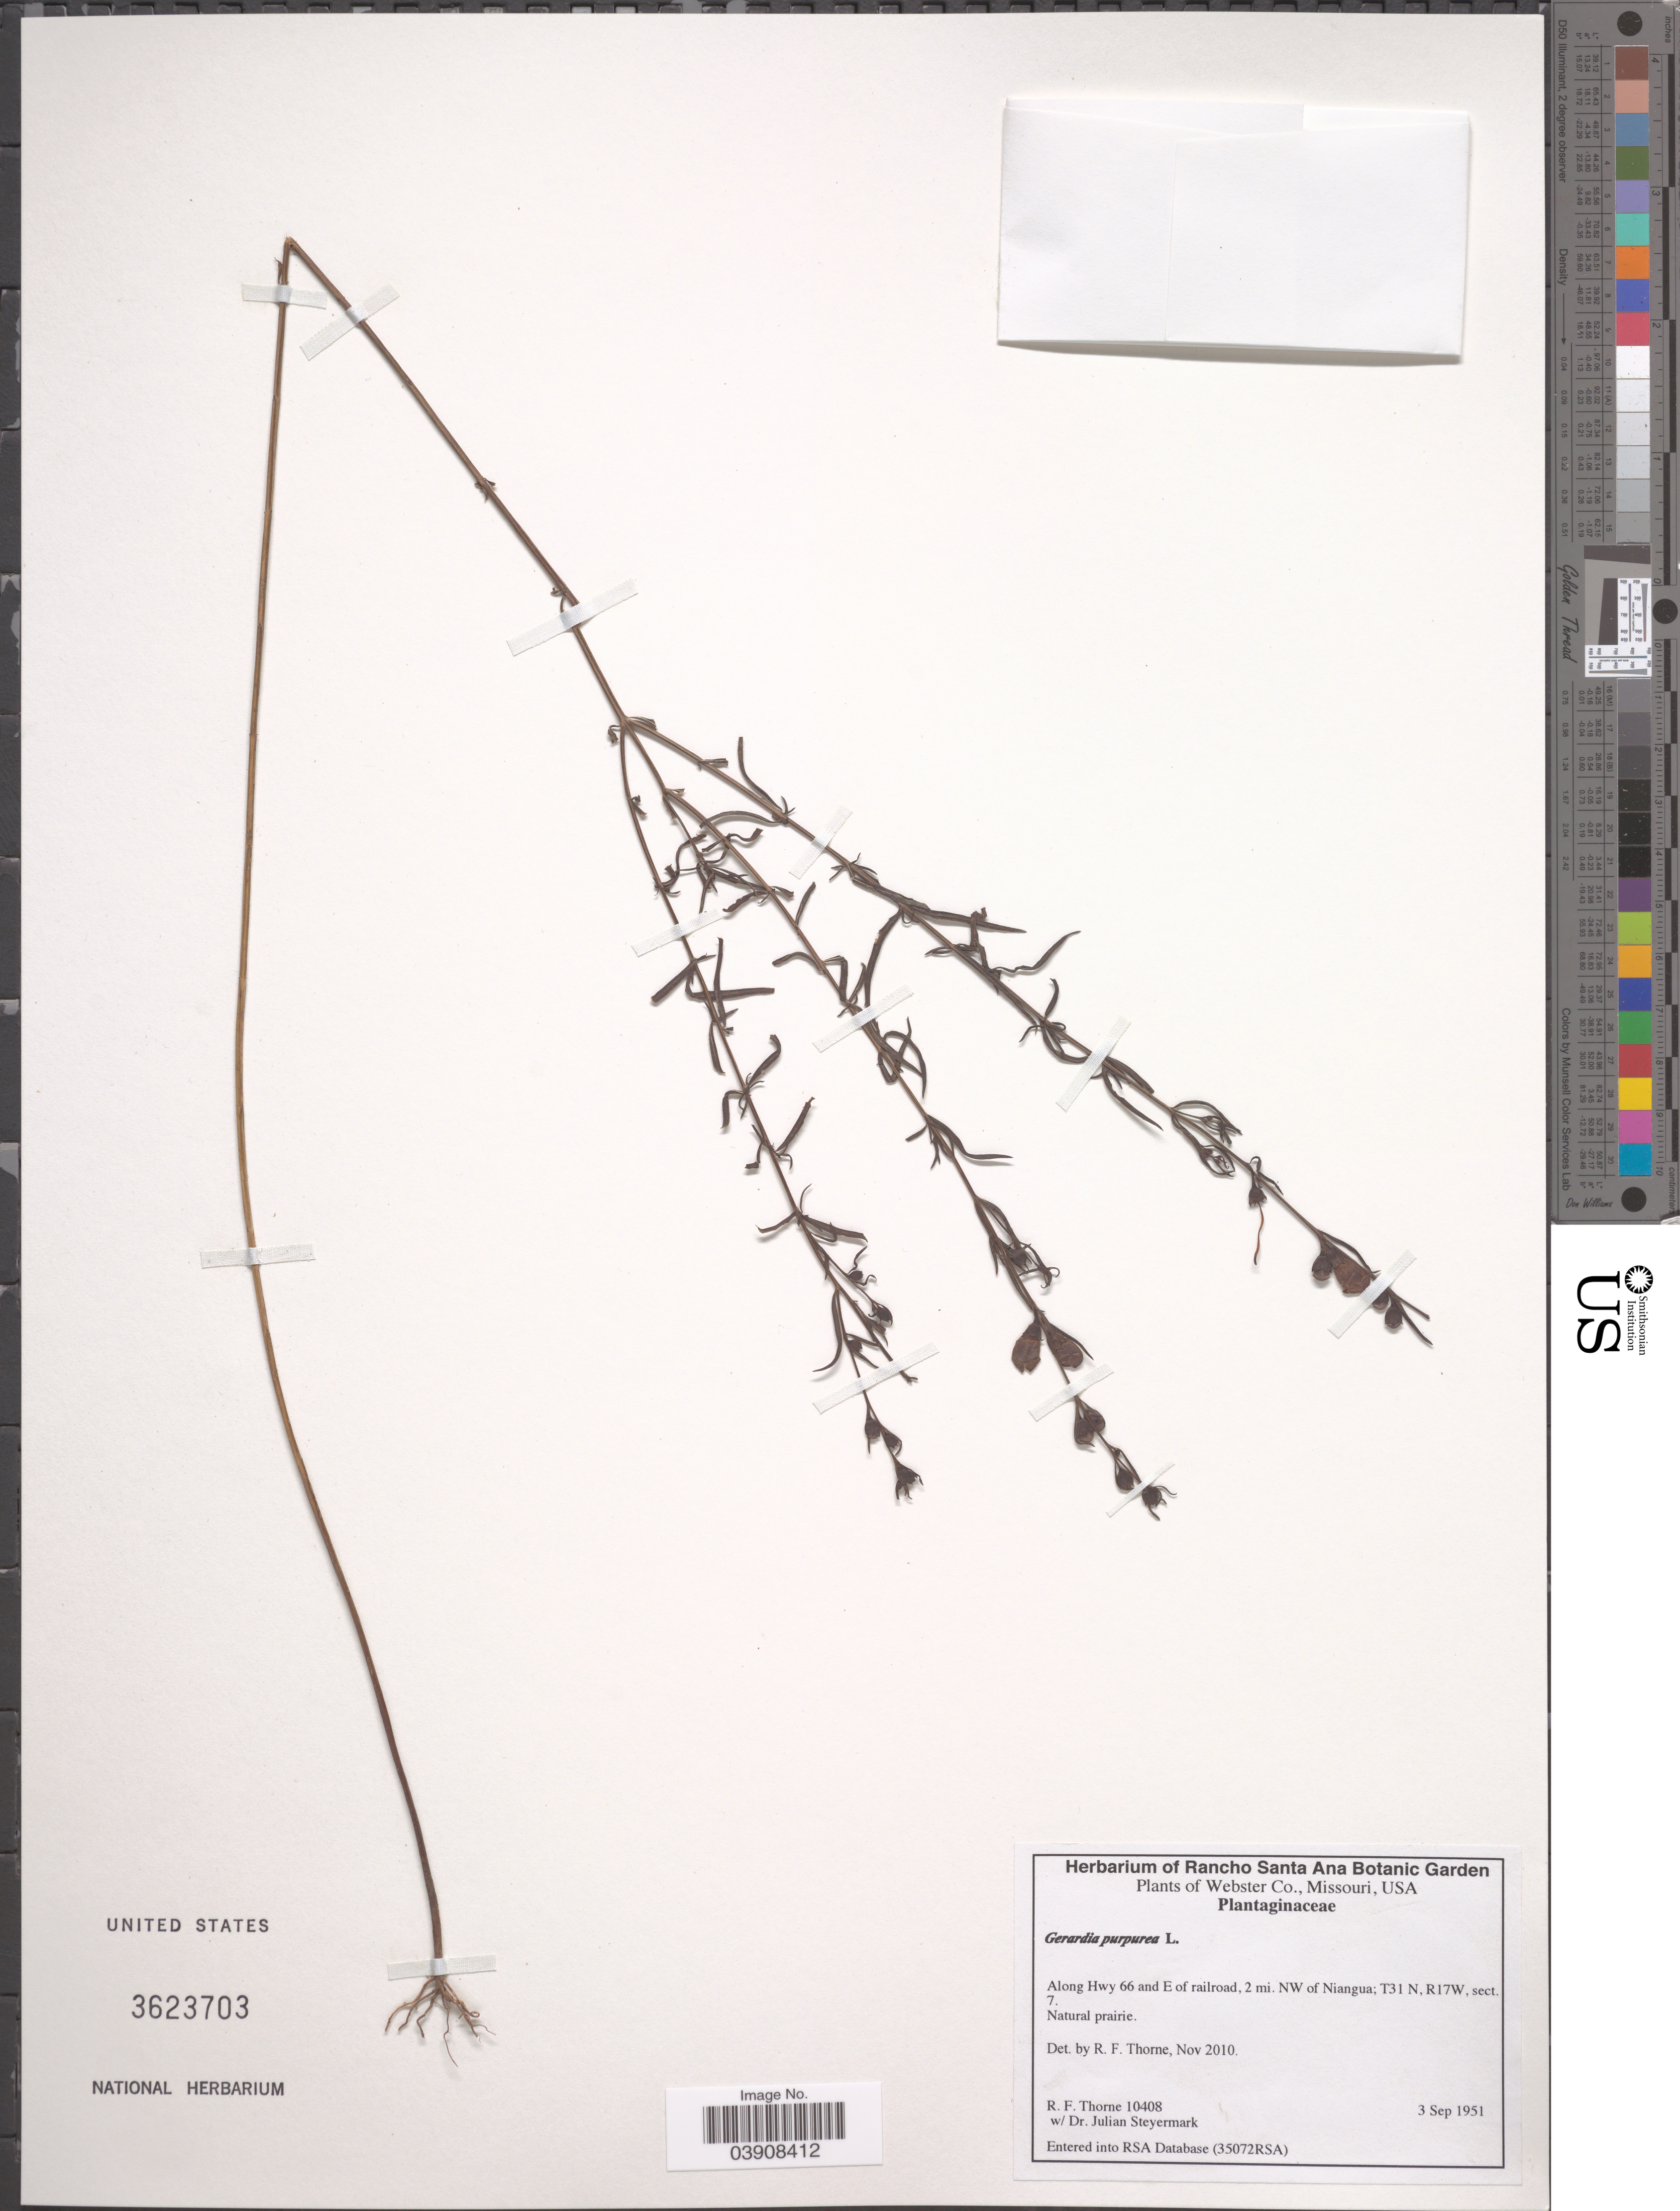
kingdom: Plantae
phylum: Tracheophyta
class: Magnoliopsida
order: Lamiales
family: Orobanchaceae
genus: Agalinis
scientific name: Agalinis purpurea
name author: (L.) Pennell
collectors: R. Thorne & J. Steyermark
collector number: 10408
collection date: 1951-09-03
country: United States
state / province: Missouri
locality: Webster Co. Along Hwy 66 and E of railroad, 2 mi. NW of Niangua; T31 N, R17W, sect. 7.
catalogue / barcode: US 3623703